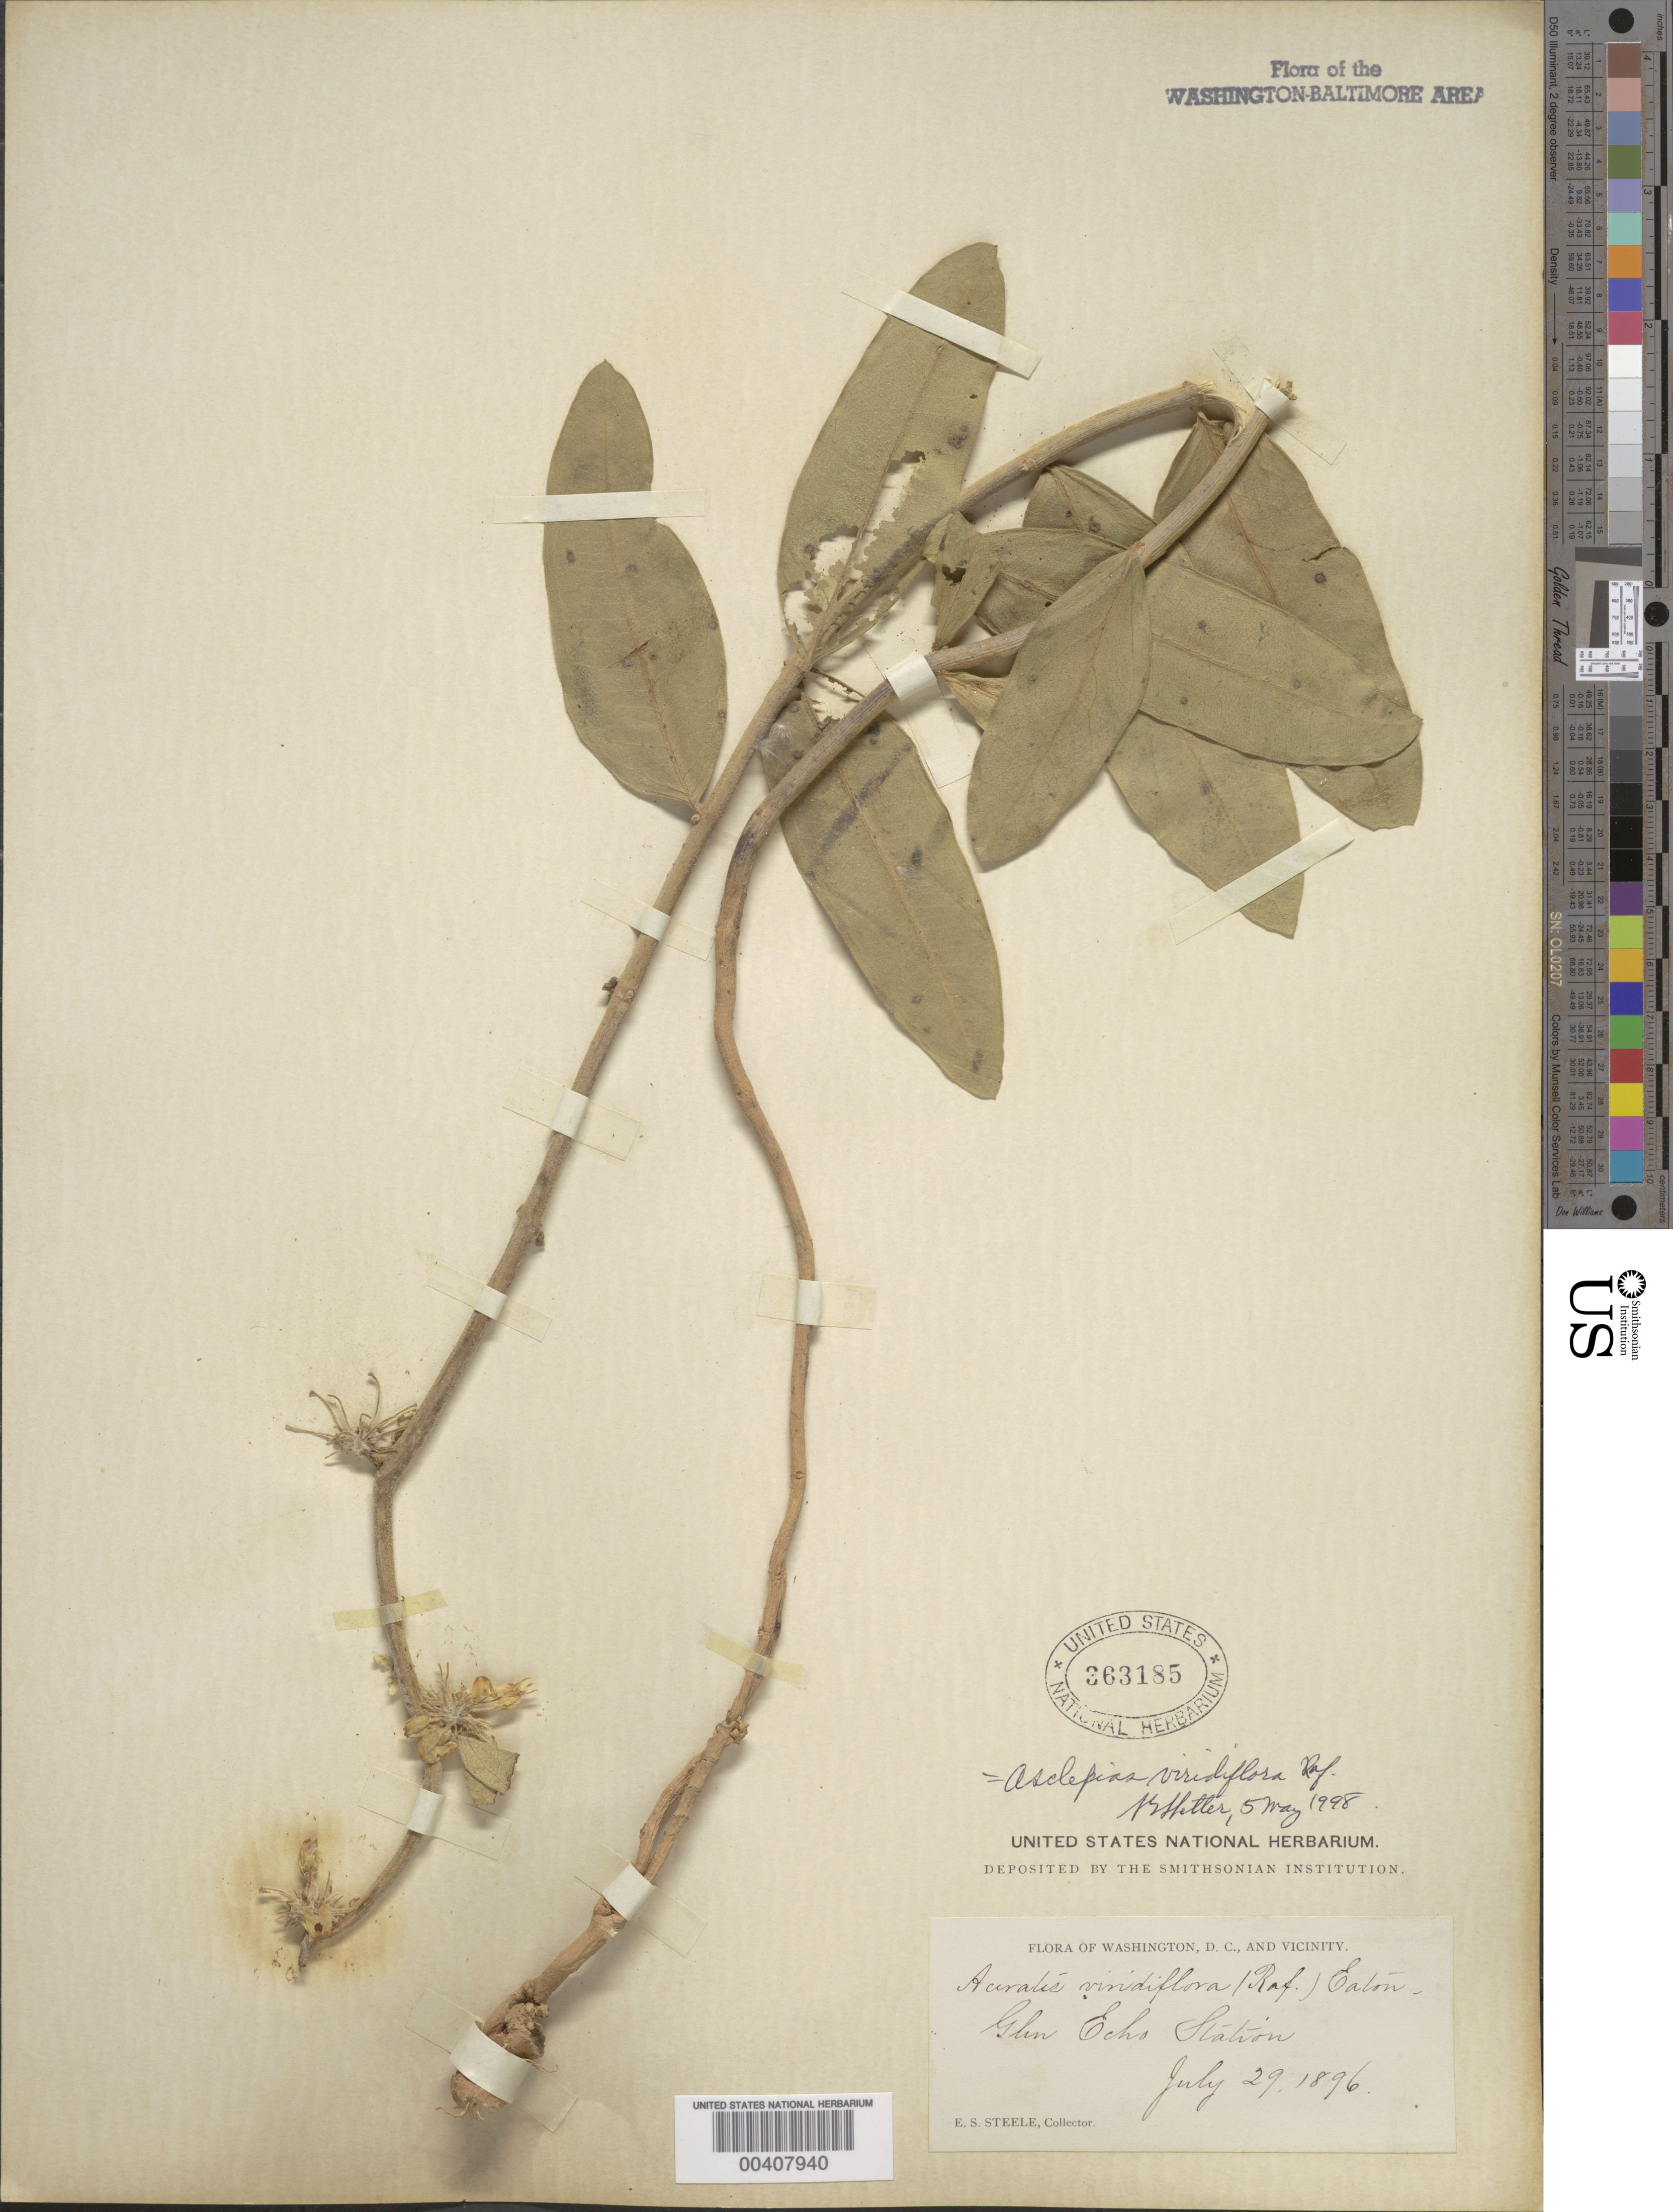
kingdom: Plantae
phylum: Tracheophyta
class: Magnoliopsida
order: Gentianales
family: Apocynaceae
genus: Asclepias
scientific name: Asclepias viridiflora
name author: Raf.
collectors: E. Steele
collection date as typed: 29 Jul 1896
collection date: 1896-07-29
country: United States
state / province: Maryland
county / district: Montgomery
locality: Glen Echo Station C. & O. Canal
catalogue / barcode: US 363185